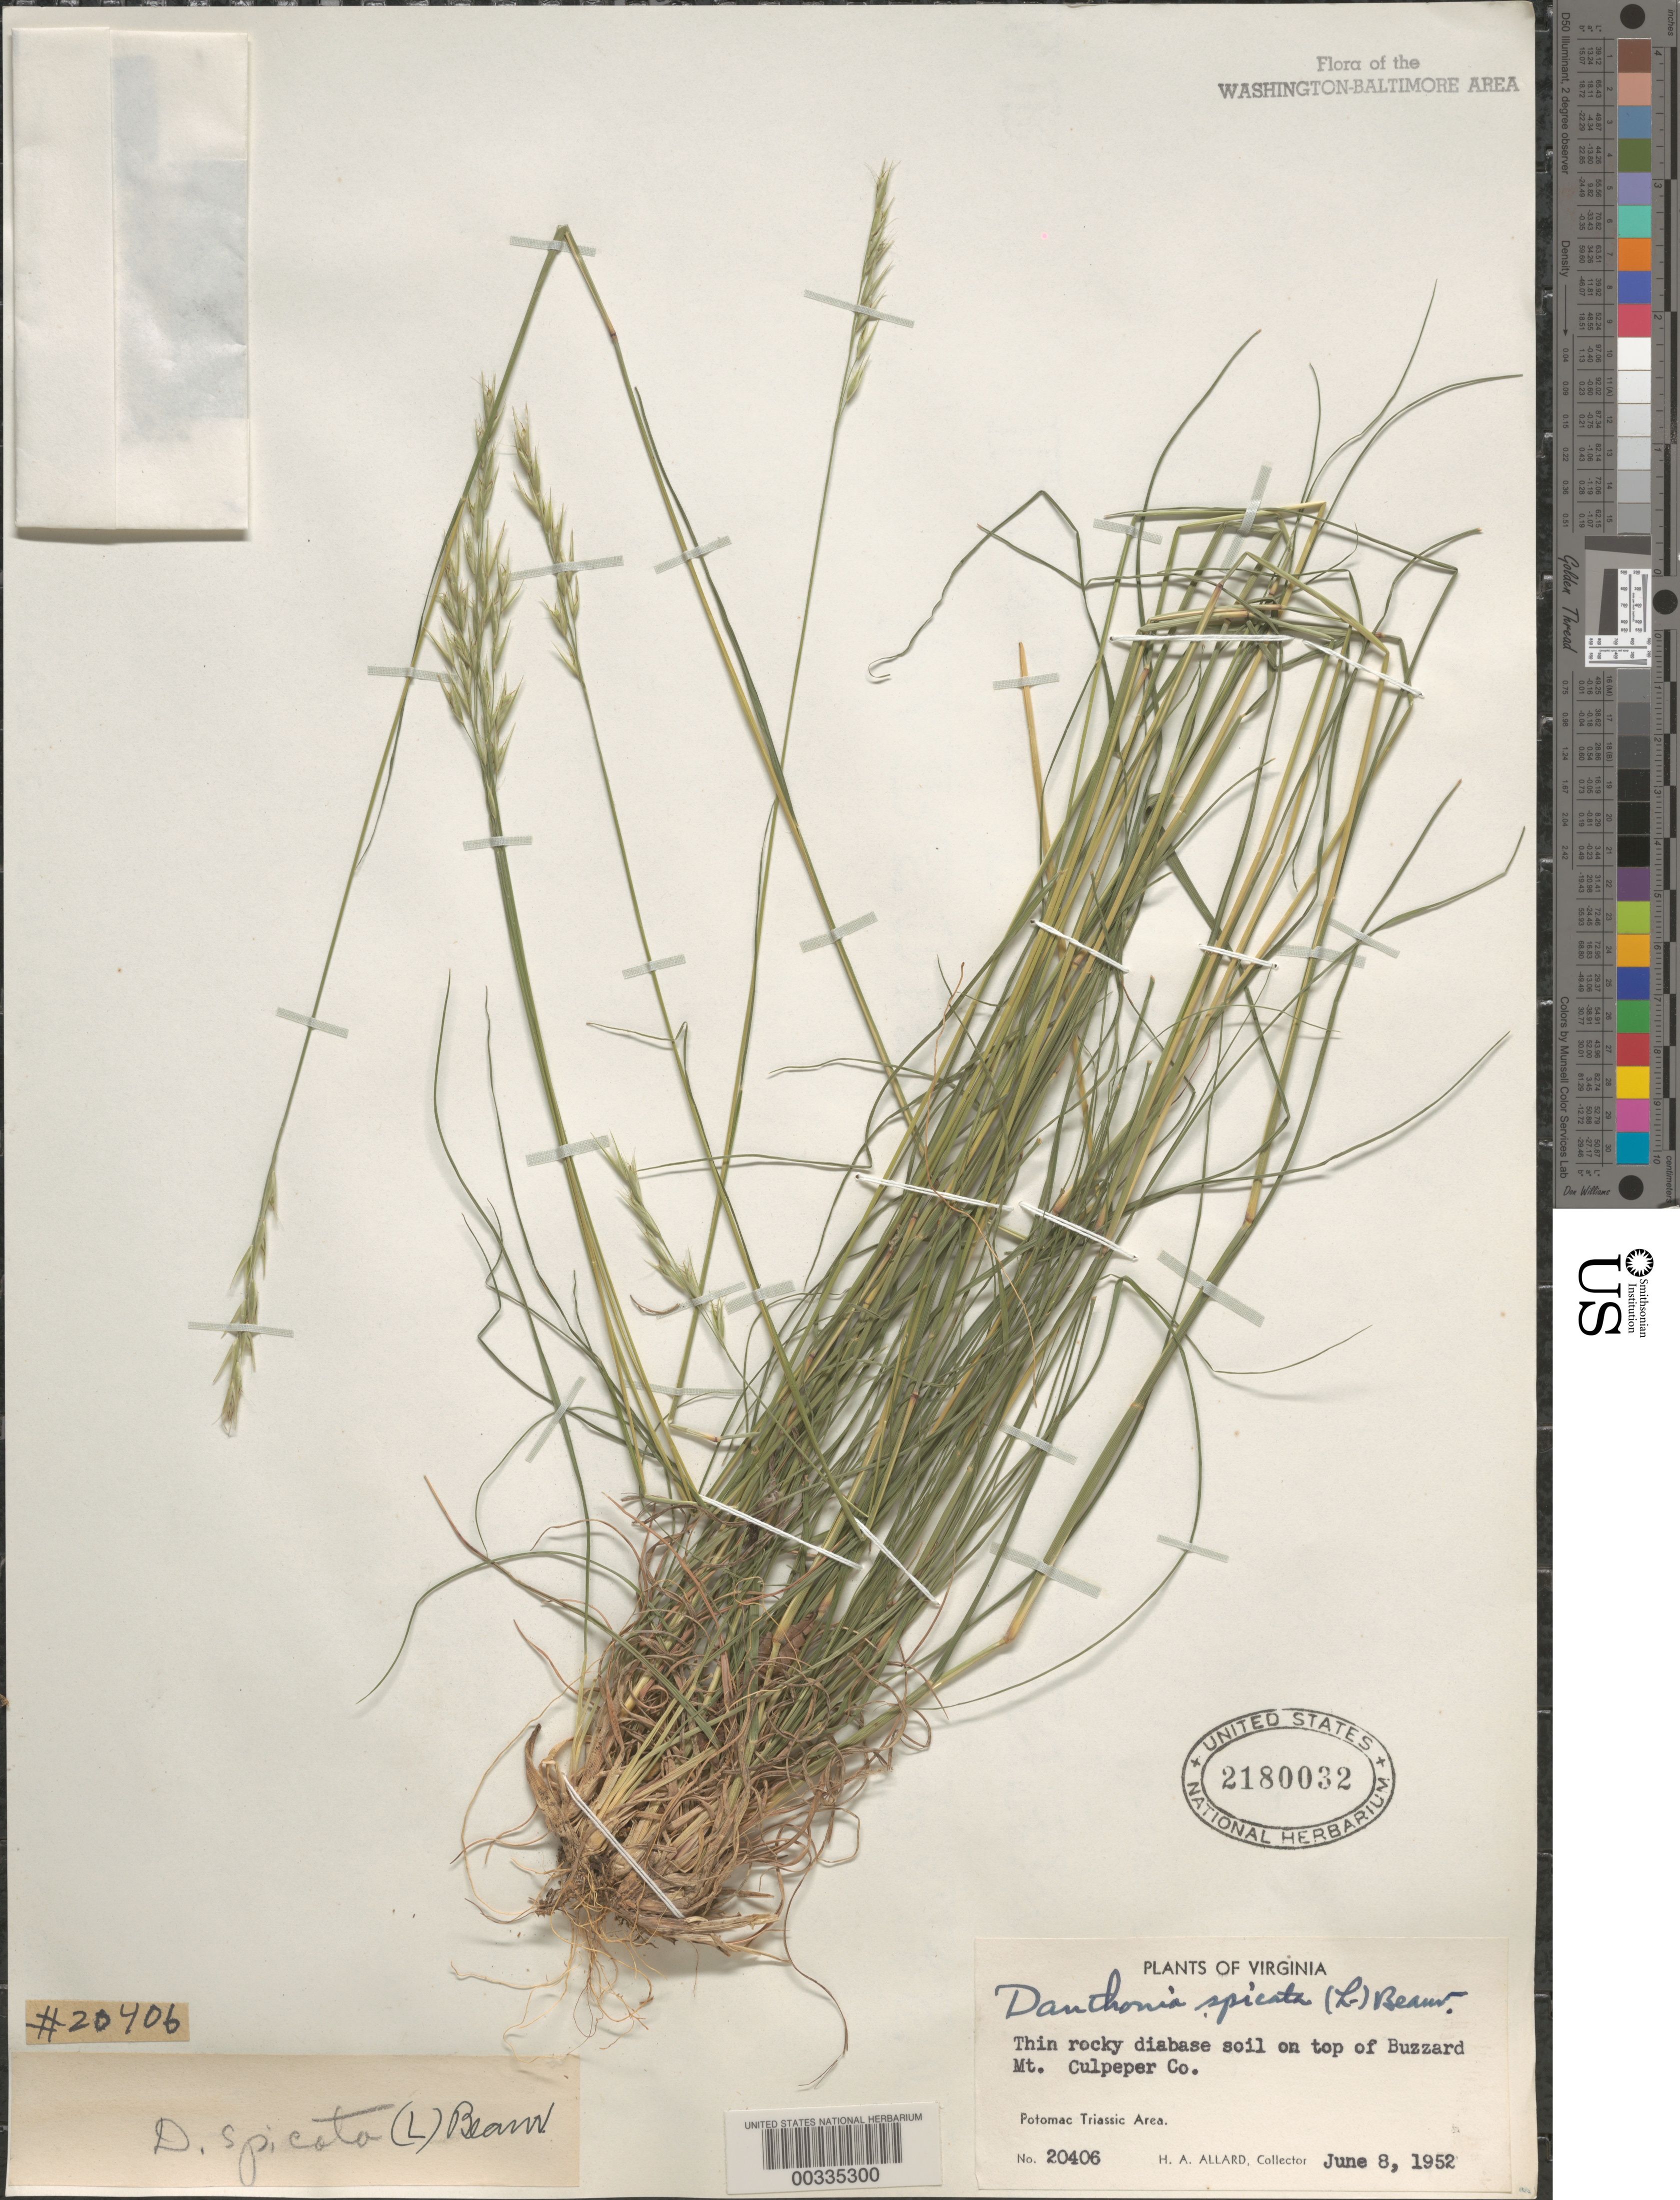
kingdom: Plantae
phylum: Tracheophyta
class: Liliopsida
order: Poales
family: Poaceae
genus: Danthonia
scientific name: Danthonia spicata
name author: (L.) P. Beauv. ex Roem. & Schult.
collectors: H. A. Allard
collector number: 20406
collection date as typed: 08 Jun 1952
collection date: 1952-06-08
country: United States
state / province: Virginia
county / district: Culpeper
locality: Buzzard Mountain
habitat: Thin rocky diabase soil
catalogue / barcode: US 2180032